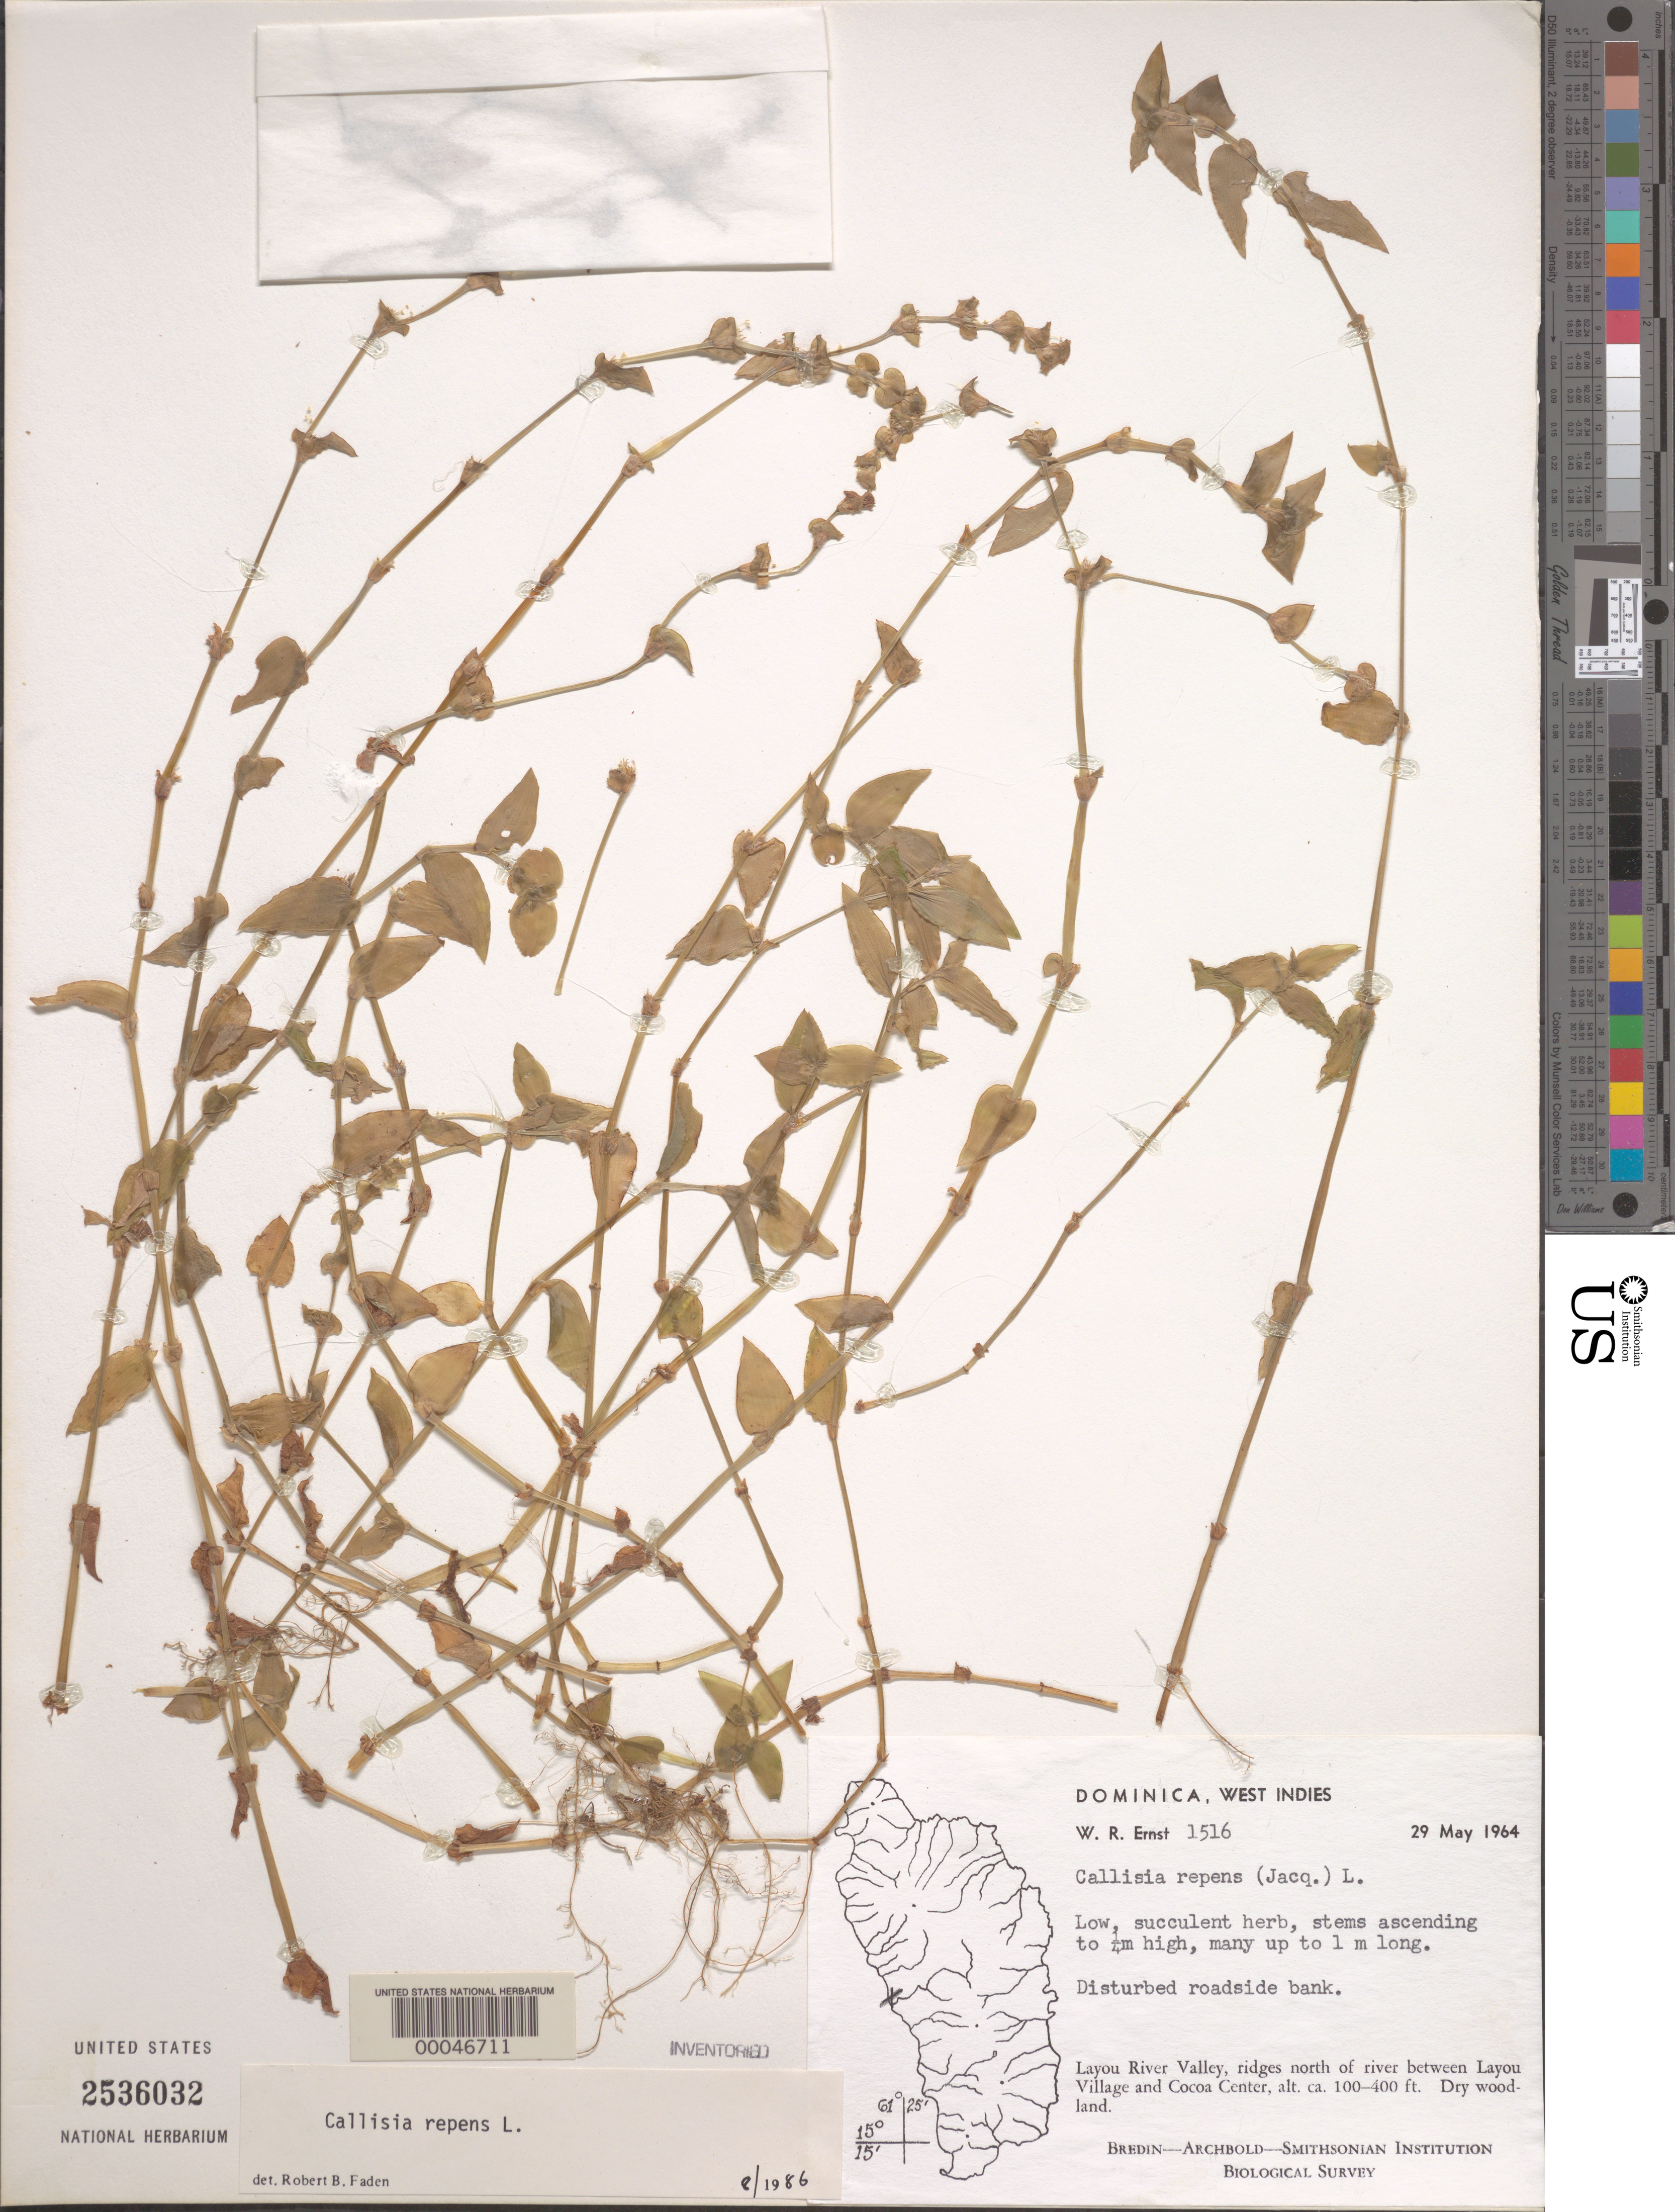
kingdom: Plantae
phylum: Tracheophyta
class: Liliopsida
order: Commelinales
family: Commelinaceae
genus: Callisia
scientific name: Callisia repens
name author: (Jacq.) L.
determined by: Faden, Robert B., (US), Smithsonian Institution - National Museum of Natural History (UNITED STATES)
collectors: W. R. Ernst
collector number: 1516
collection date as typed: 29 May 1964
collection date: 1964-05-29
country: Dominica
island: Dominica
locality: Layou river valley, between layou village and cocoa center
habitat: Disturbed roadside bank, dry woodland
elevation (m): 31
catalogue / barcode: US 2536032